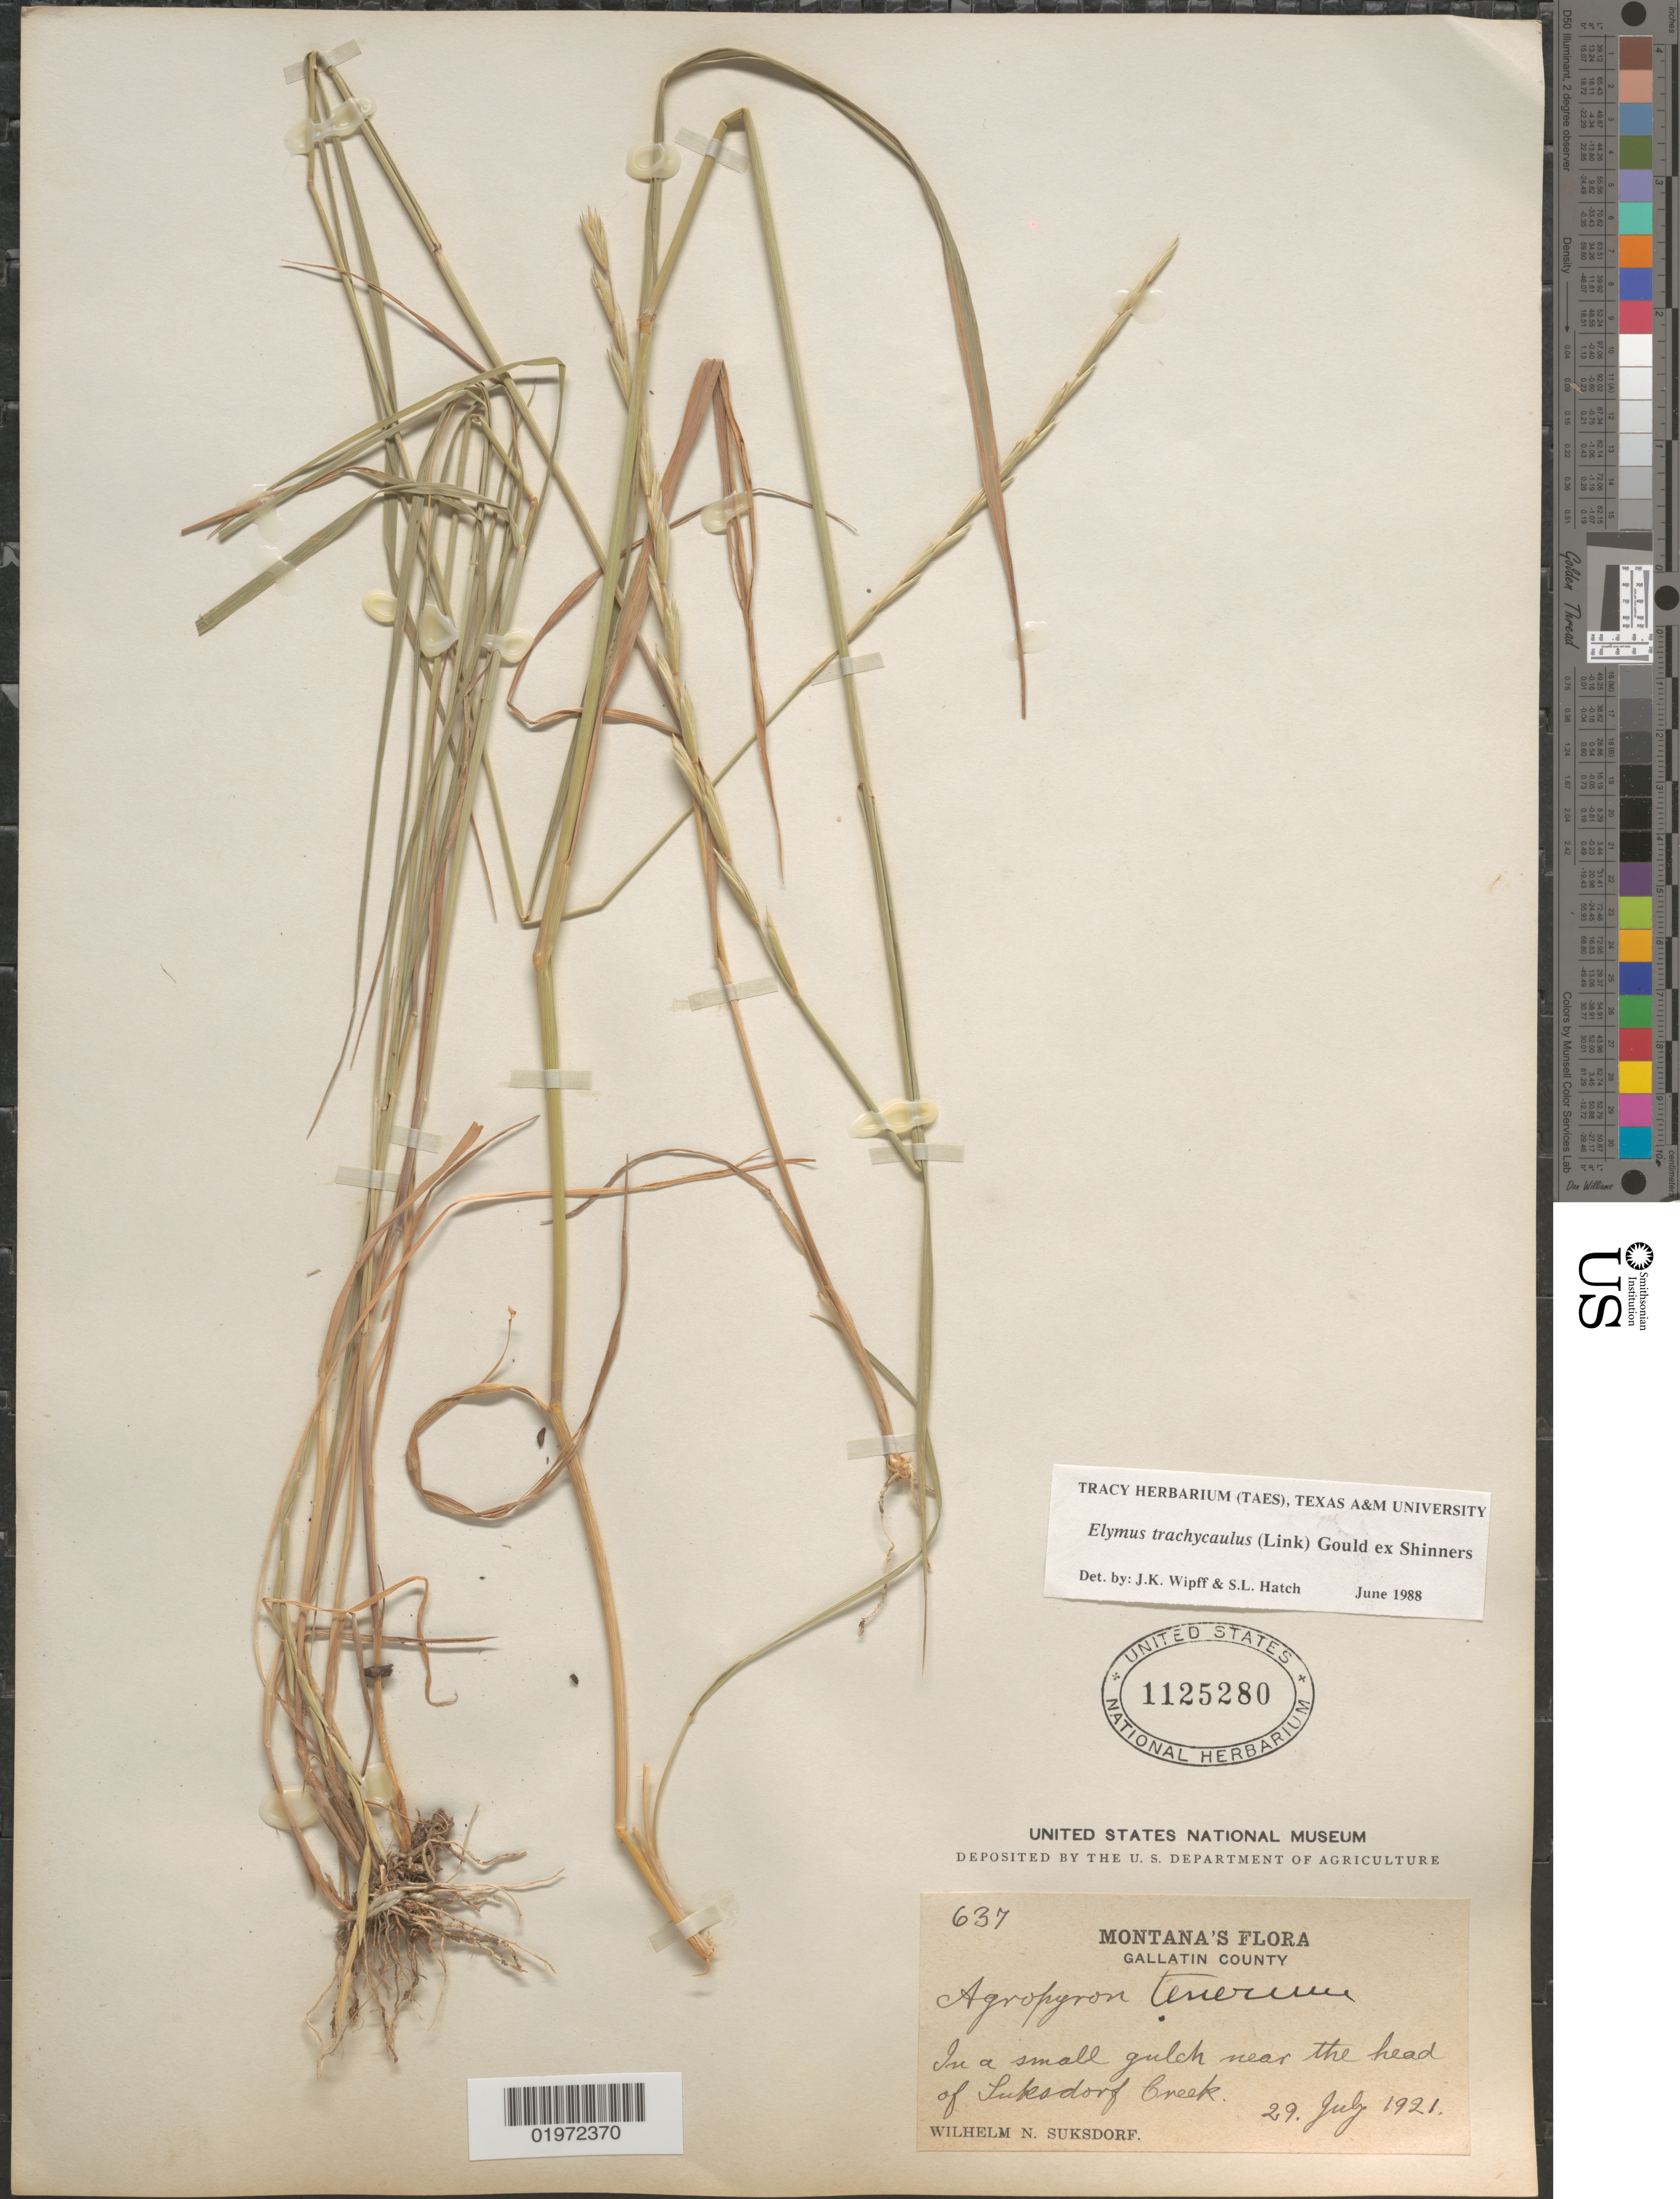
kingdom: Plantae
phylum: Tracheophyta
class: Liliopsida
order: Poales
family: Poaceae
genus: Elymus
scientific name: Elymus trachycaulus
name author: (Link) Gould ex Shinners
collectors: W. N. Suksdorf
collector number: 637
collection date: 1921-07-29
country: United States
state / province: Montana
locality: Gallatin County. In a small gulch near the head of Suksdorf Creek.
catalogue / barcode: US 1125280